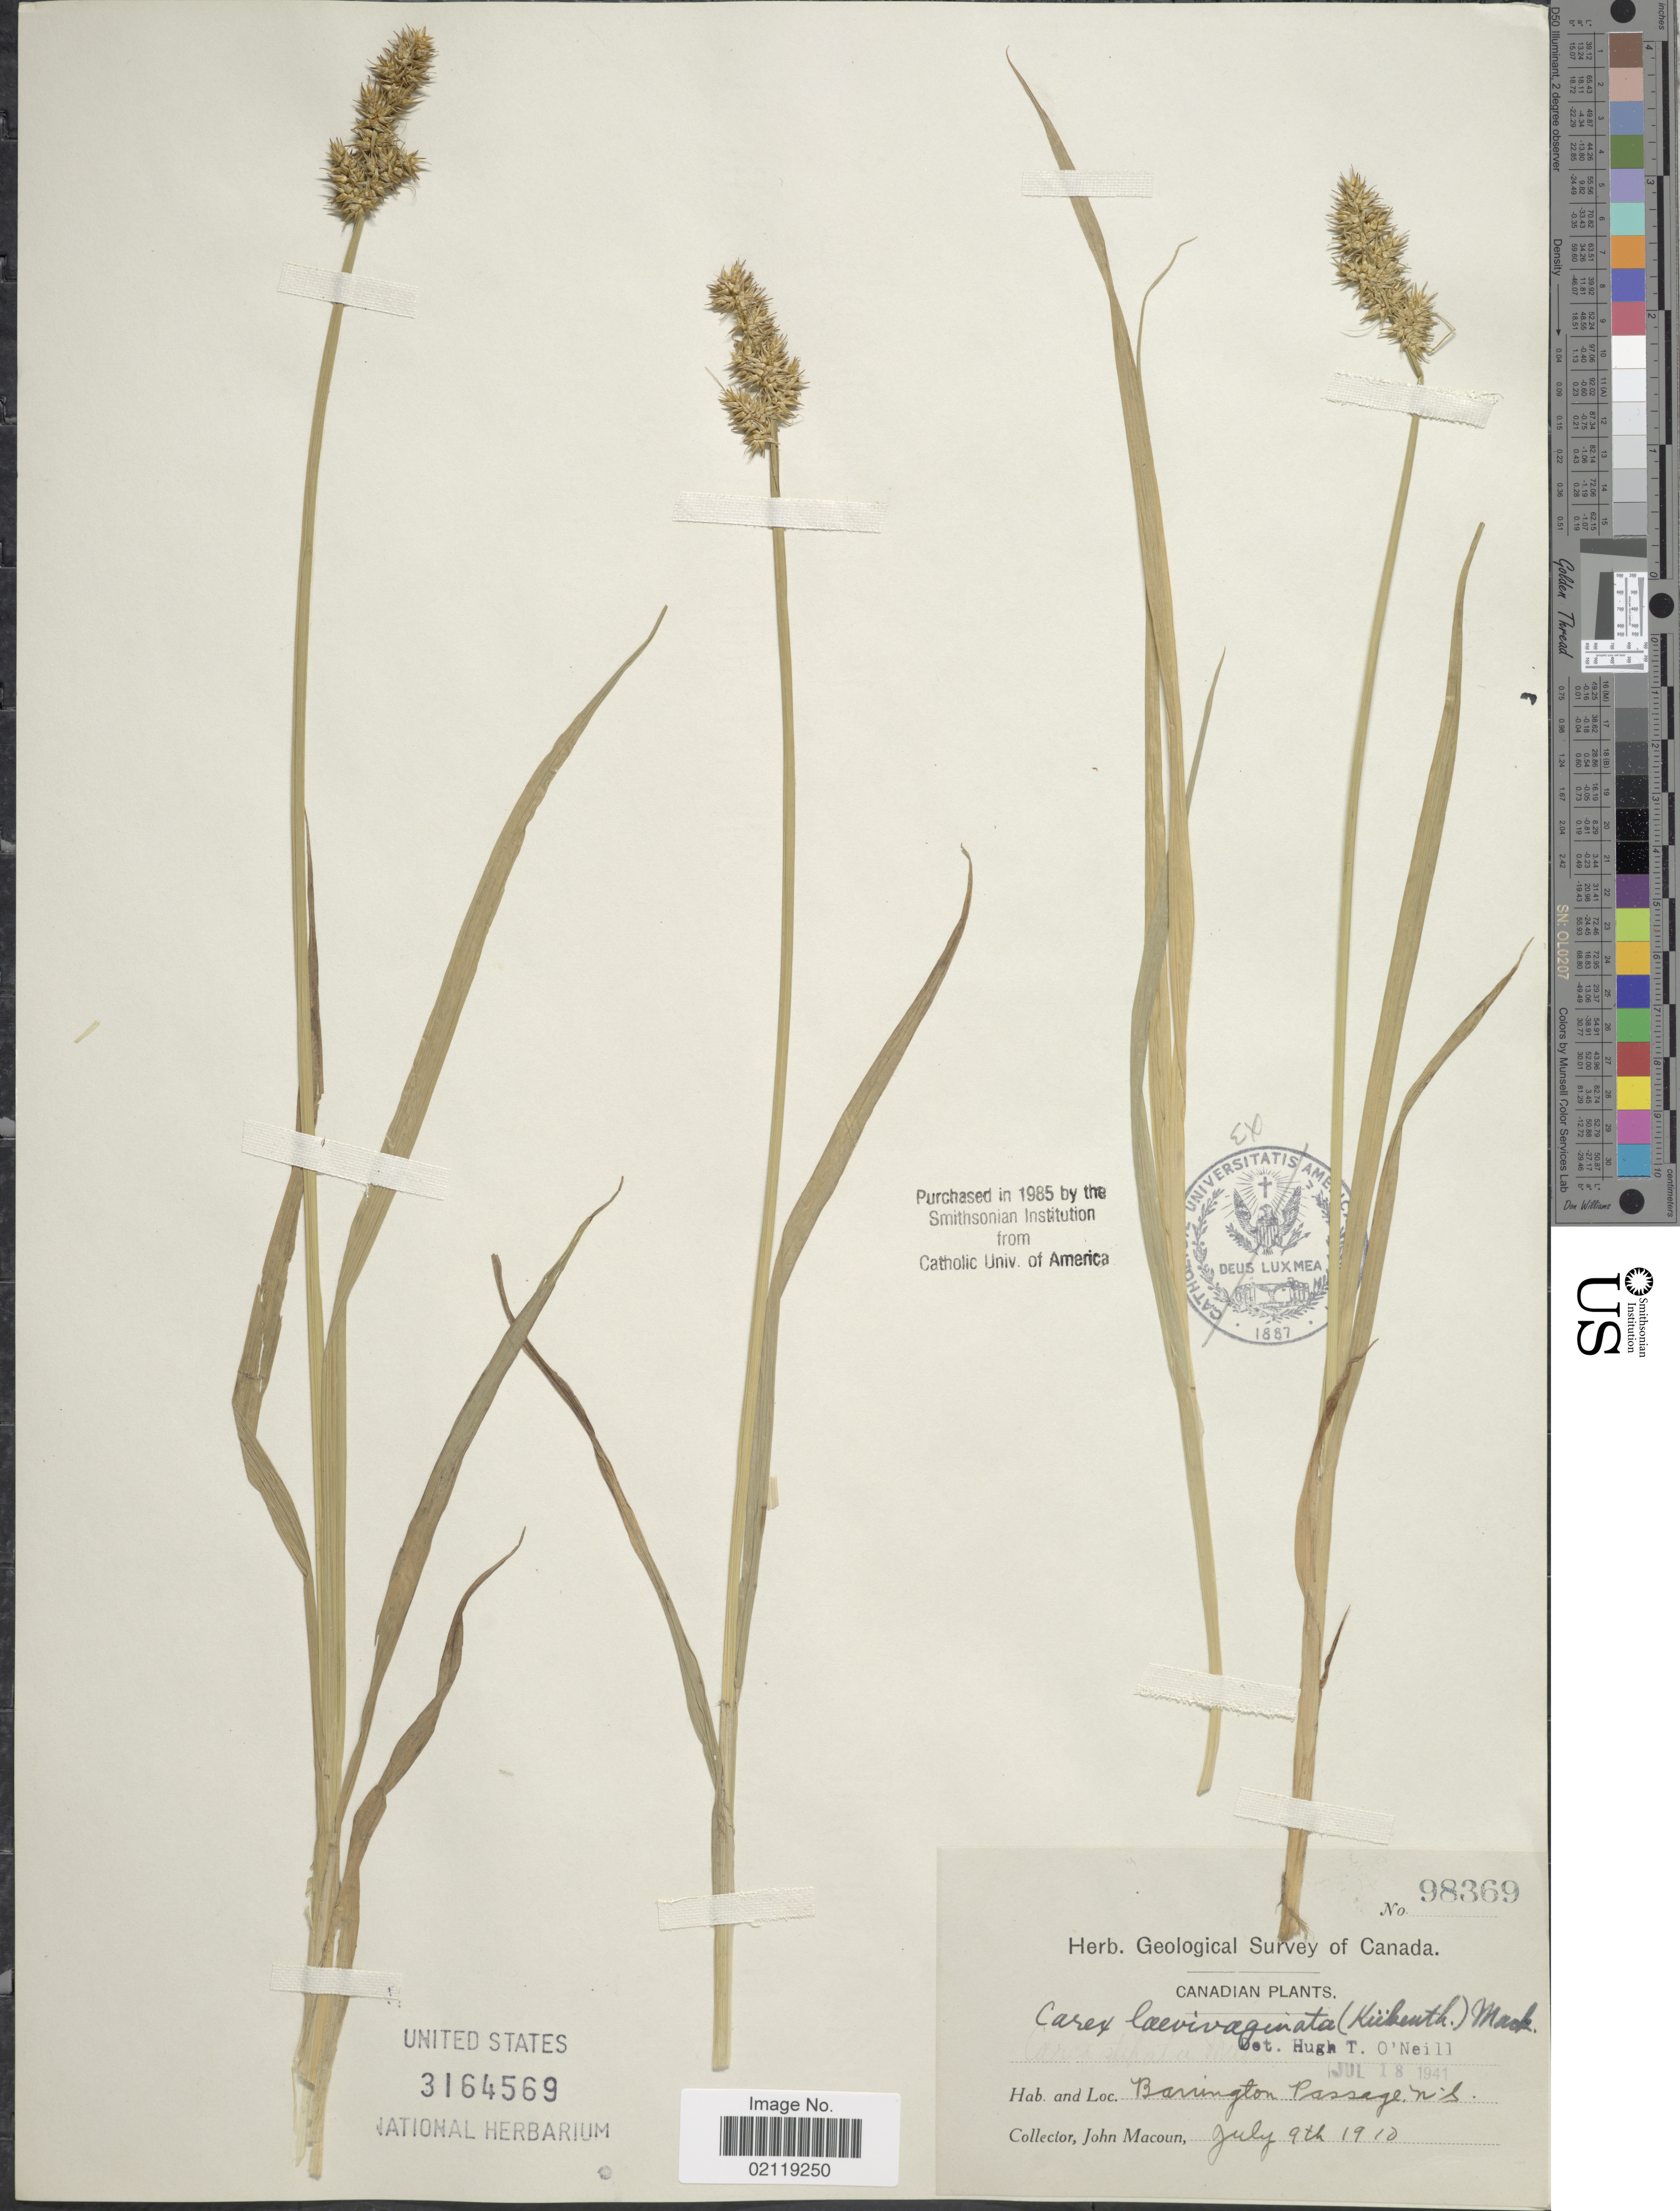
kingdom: Plantae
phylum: Tracheophyta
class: Liliopsida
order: Poales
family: Cyperaceae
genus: Carex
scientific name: Carex laevivaginata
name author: (Kük.) Mack.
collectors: J. Macoun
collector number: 98369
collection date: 1910-07-09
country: Canada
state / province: Nova Scotia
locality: Barrington Passage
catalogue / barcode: US 3164569